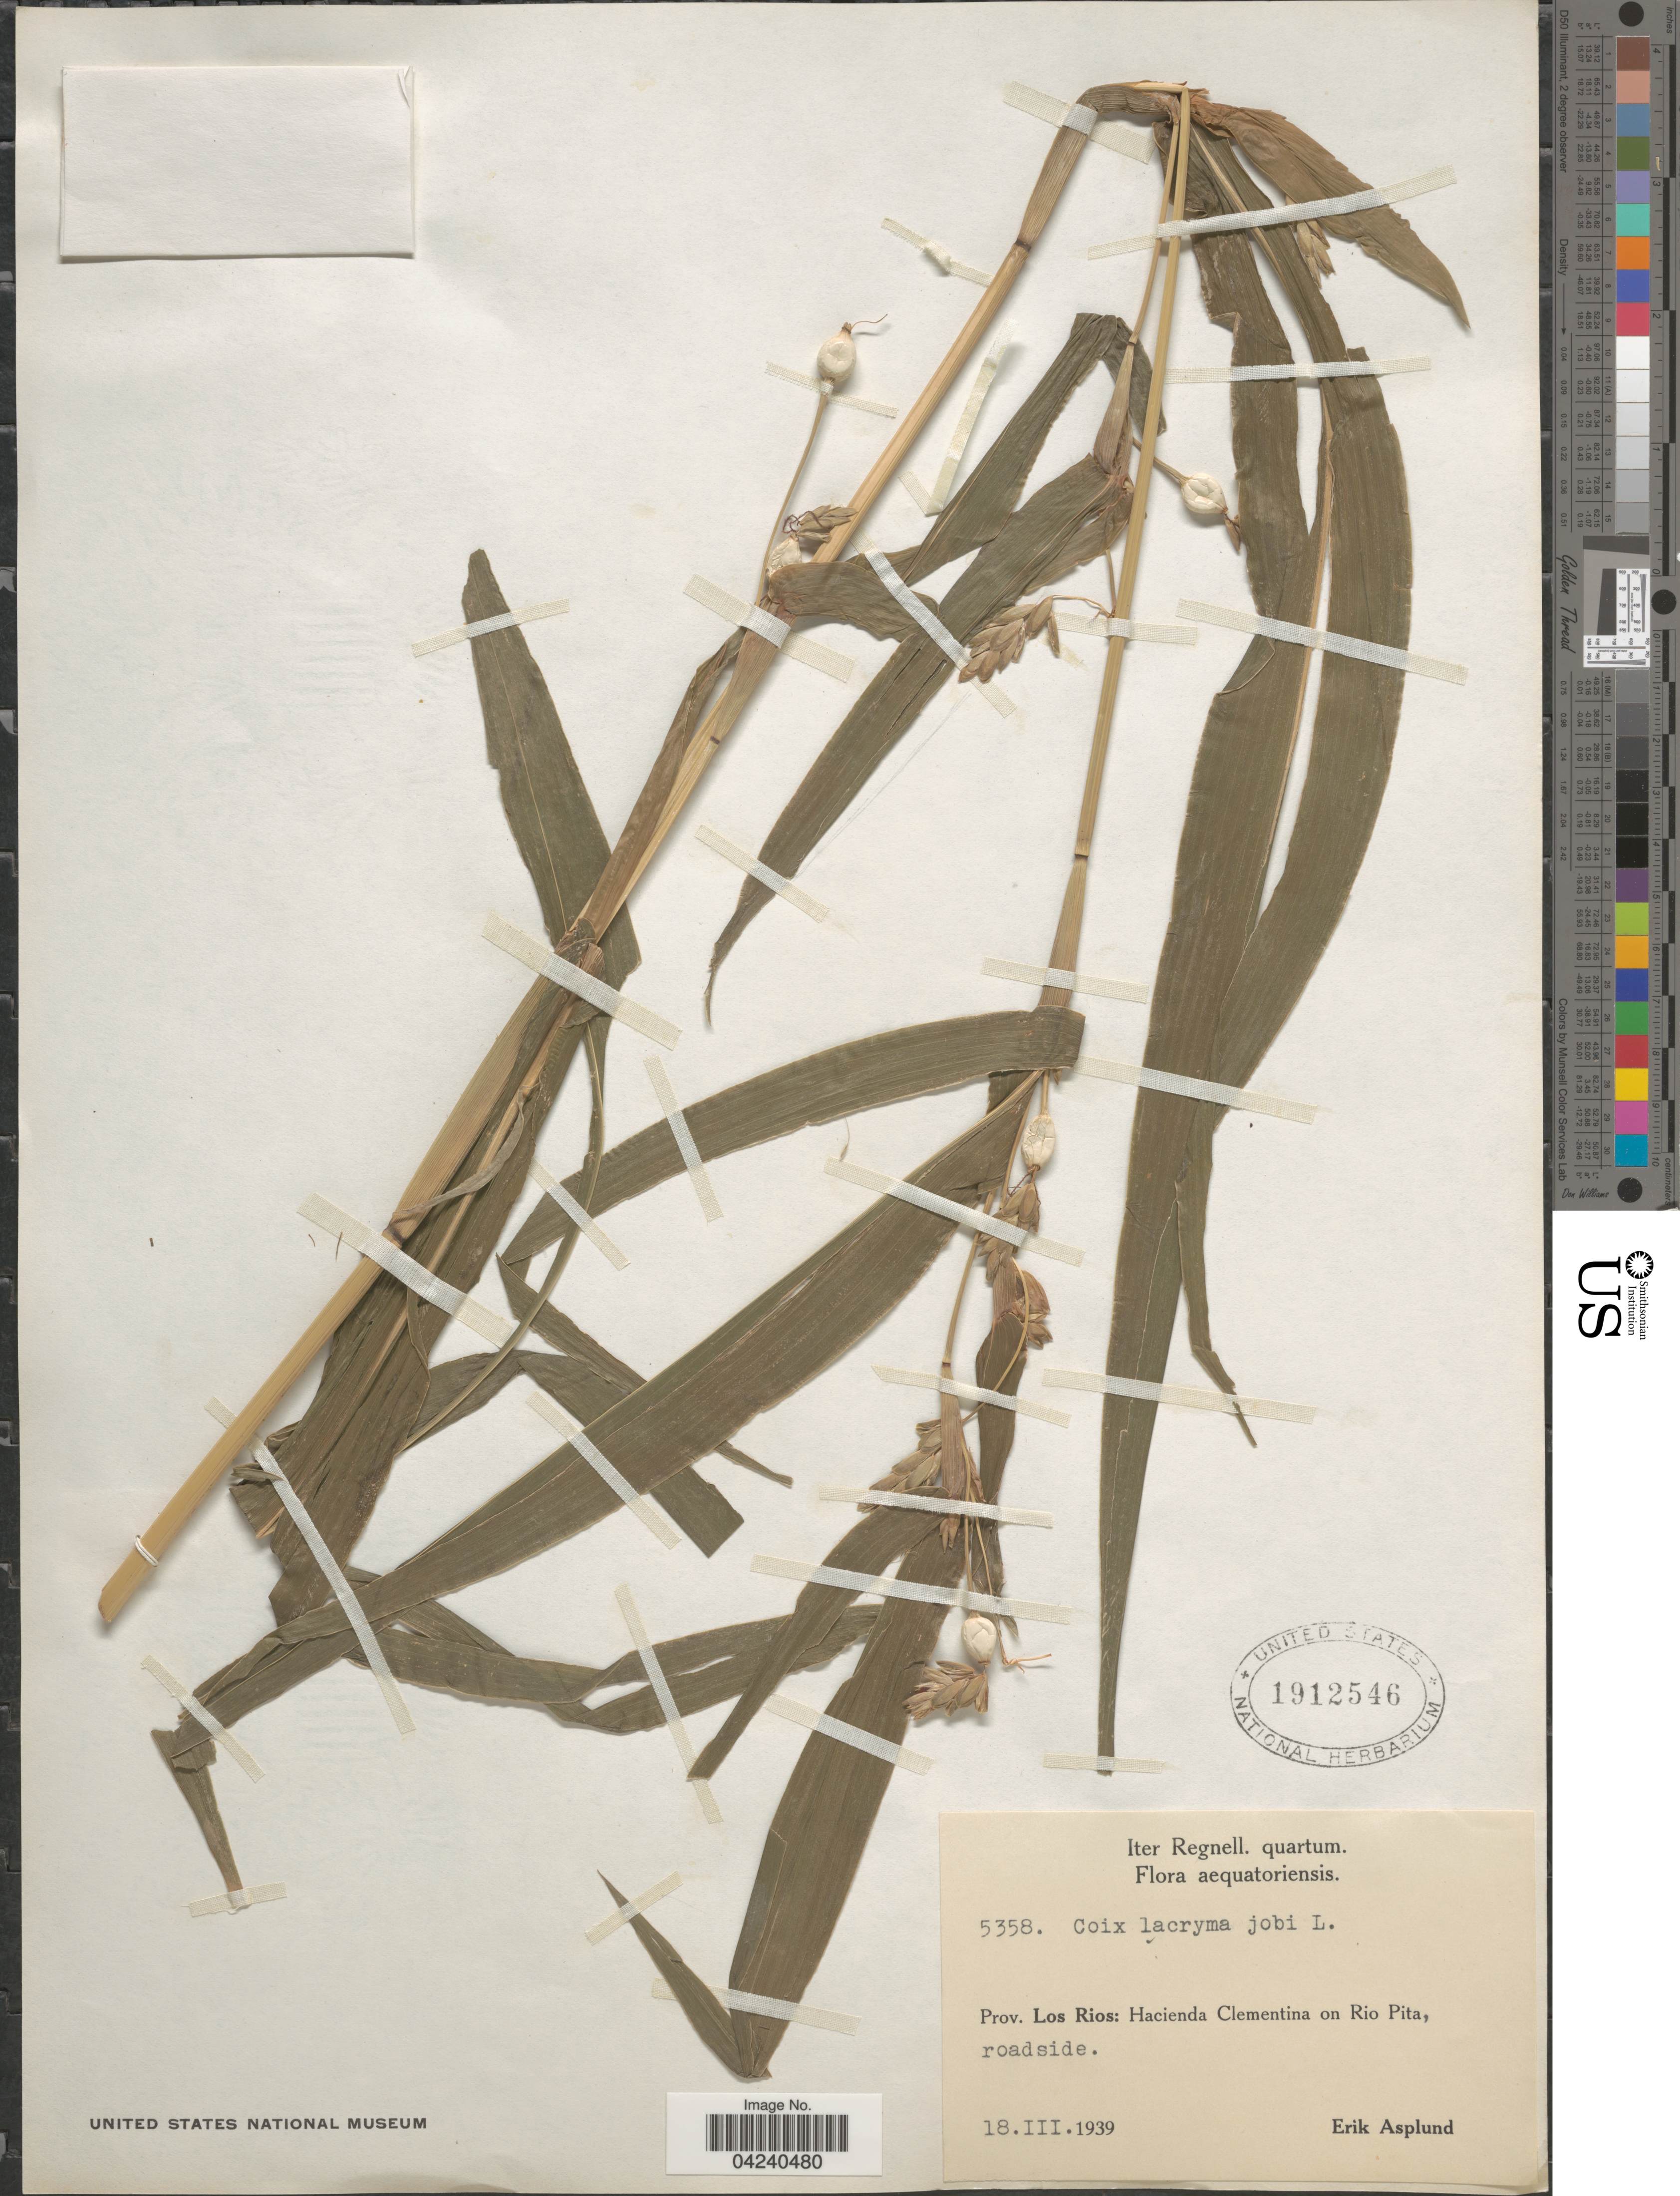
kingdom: Plantae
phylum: Tracheophyta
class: Liliopsida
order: Poales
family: Poaceae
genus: Coix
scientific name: Coix lacryma-jobi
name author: L.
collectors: E. Asplund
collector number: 5358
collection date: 1939-03-18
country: Ecuador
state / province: Los Ríos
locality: Iter Regnell. quartum. Hacienda Clementina on Rio Pita, roadside.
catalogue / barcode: US 1912546